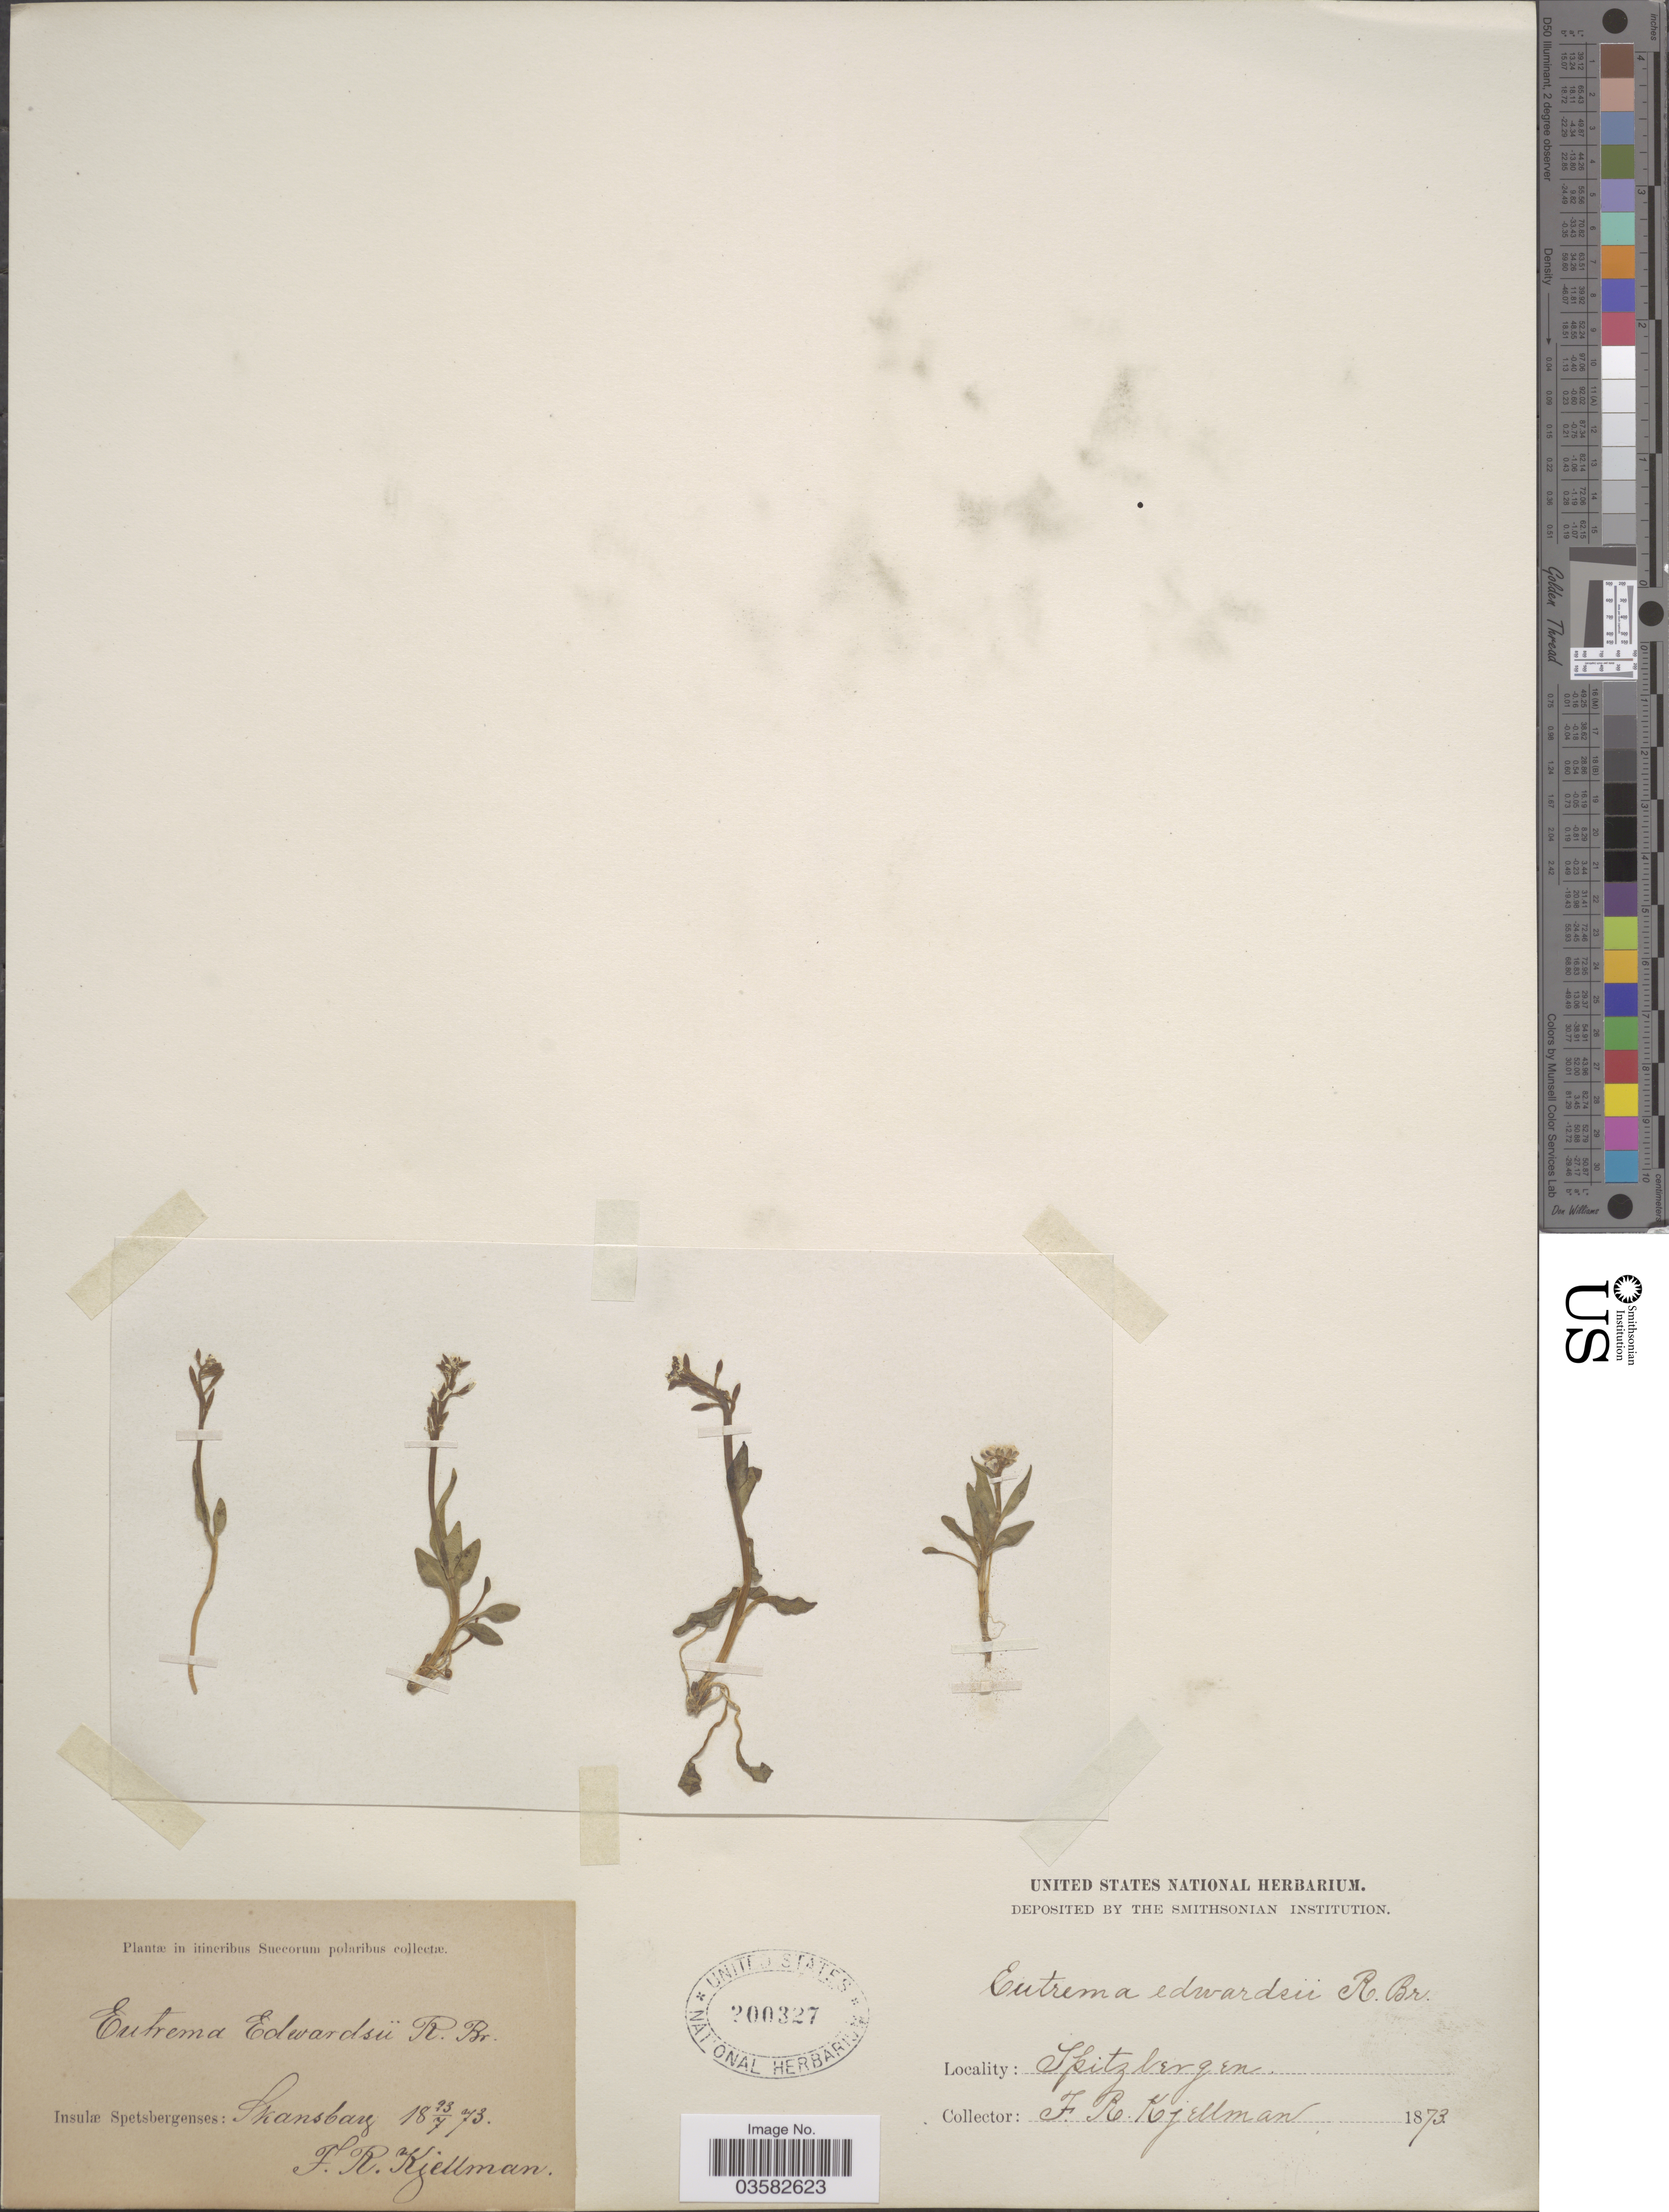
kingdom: Plantae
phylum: Tracheophyta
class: Magnoliopsida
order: Brassicales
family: Brassicaceae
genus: Eutrema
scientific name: Eutrema edwardsii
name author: R. Br.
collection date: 1873-07-23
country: Norway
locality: In itineribus Succorum polaribus. Insulæ Spetsbergenses: Skansbay. Spitzbergen.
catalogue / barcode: US 200327